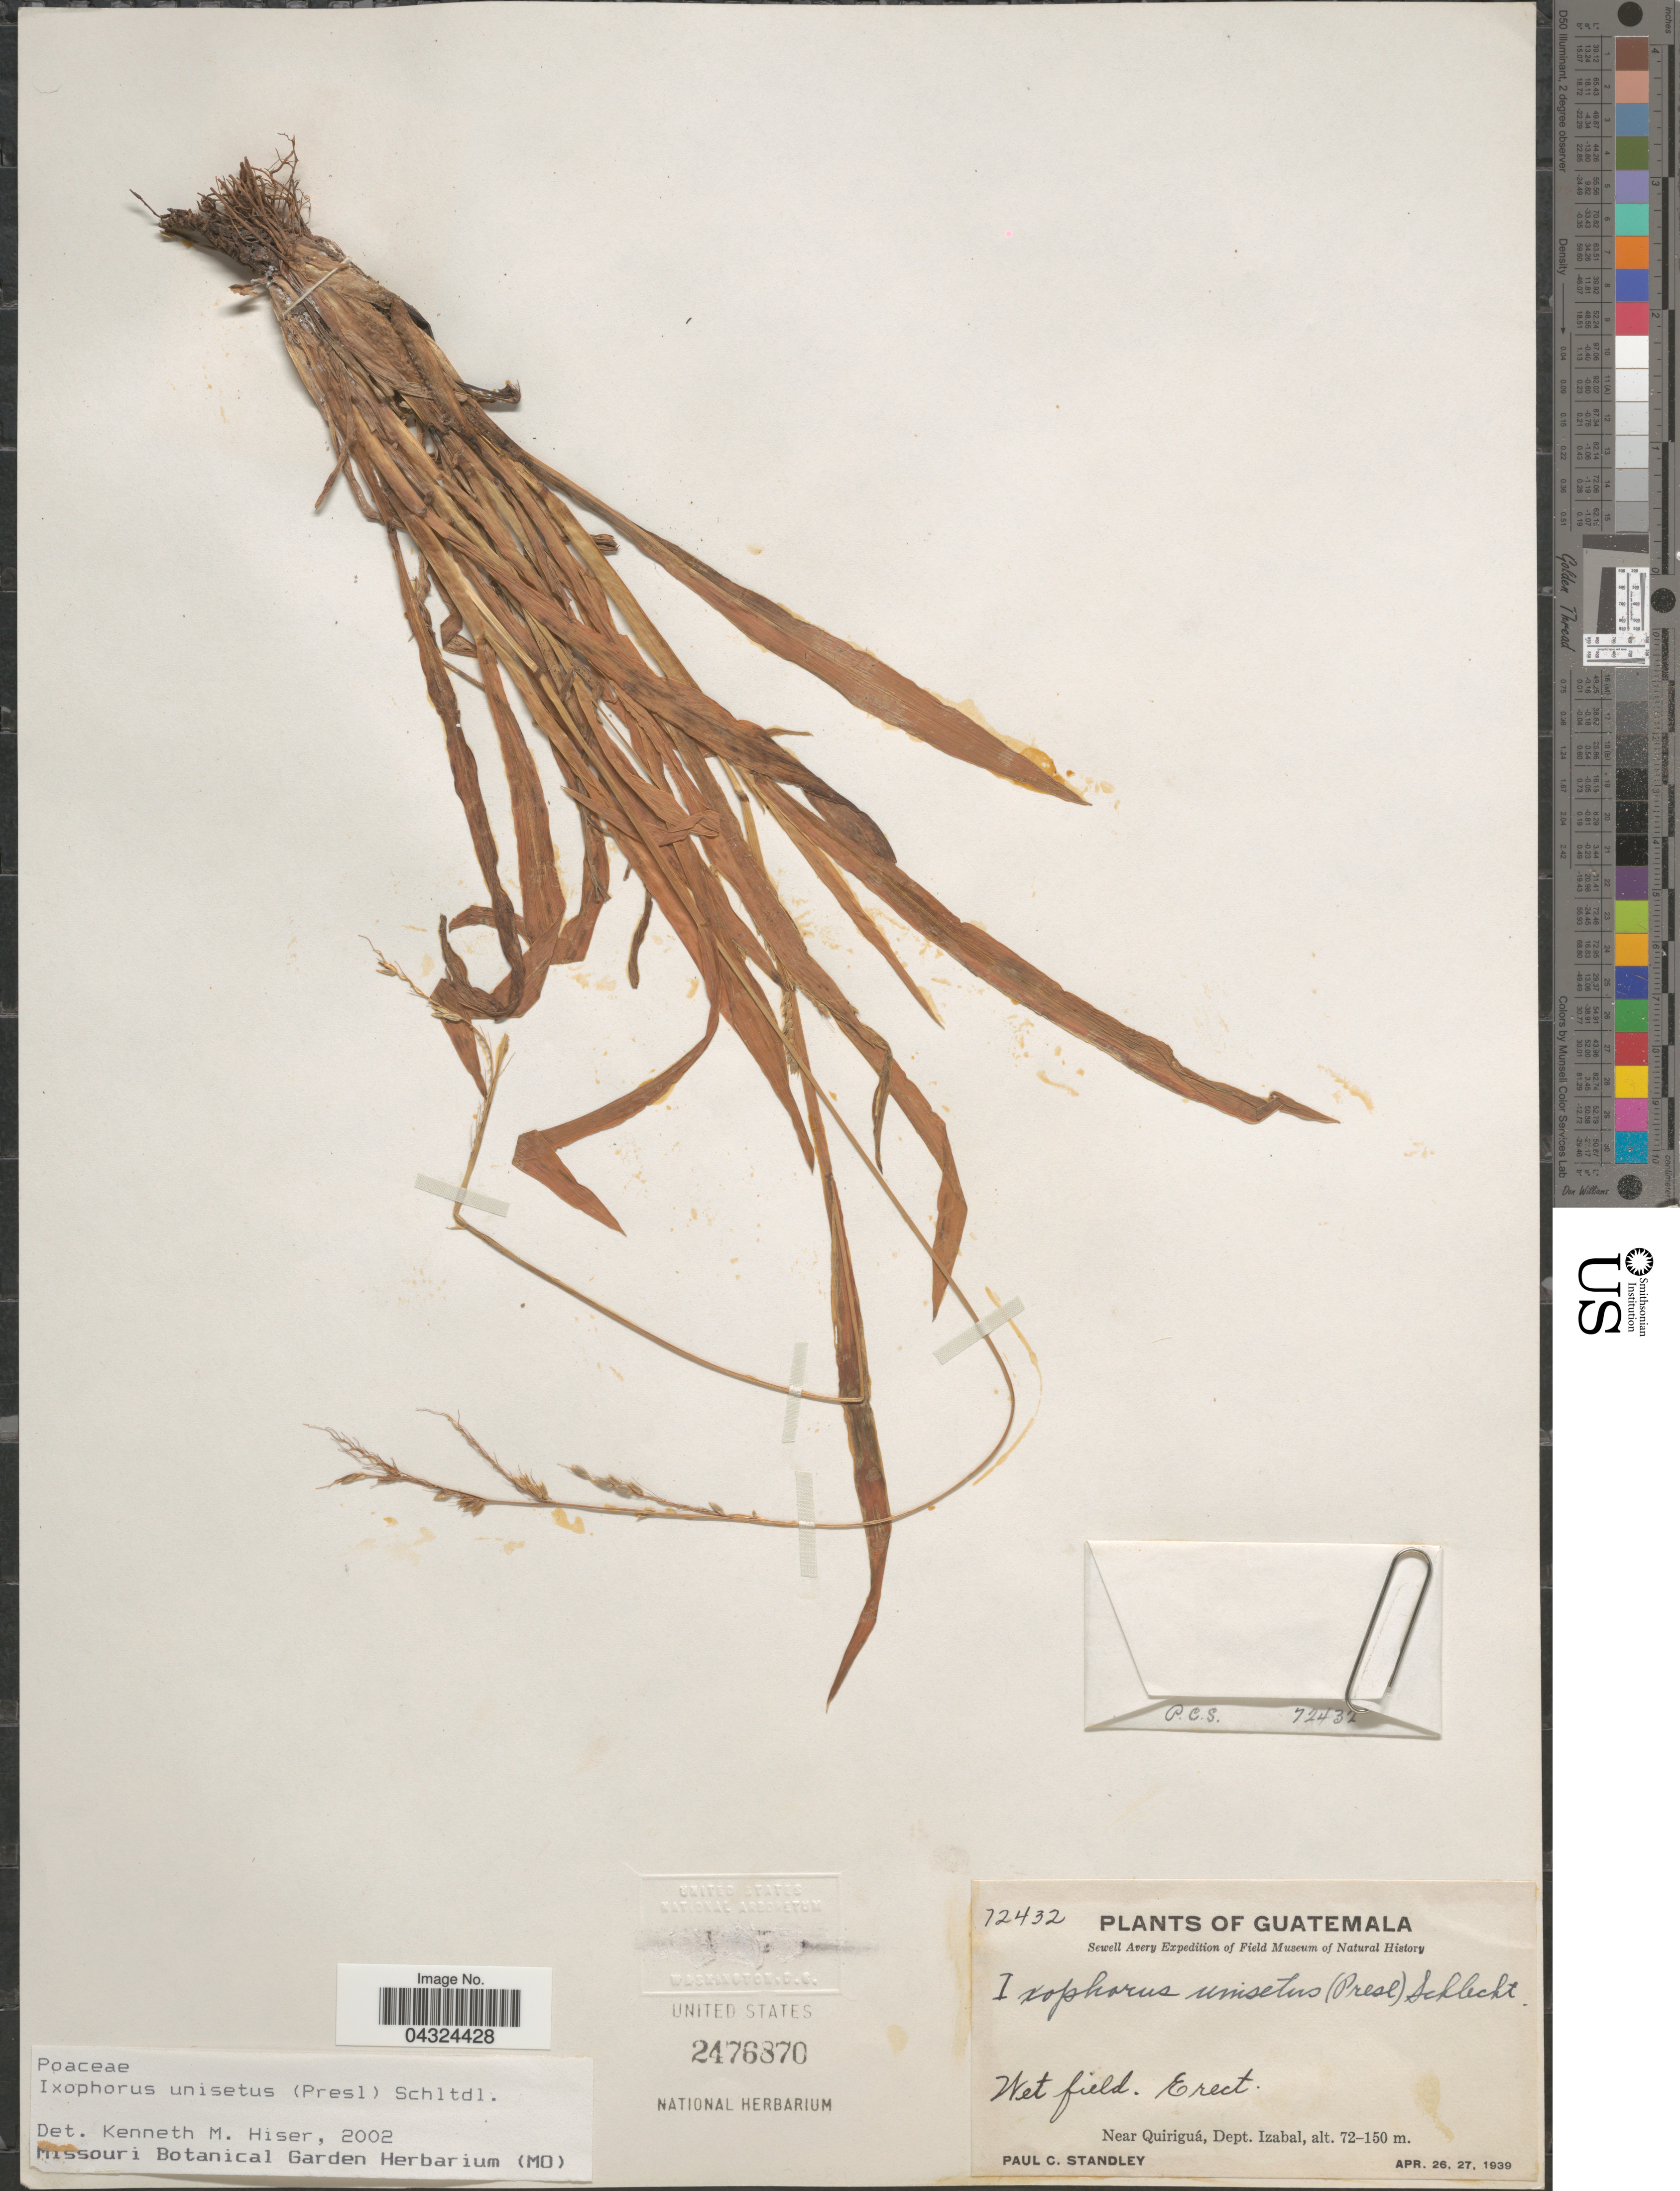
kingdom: Plantae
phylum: Tracheophyta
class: Liliopsida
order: Poales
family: Poaceae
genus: Ixophorus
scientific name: Ixophorus unisetus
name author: (J. Presl) Schltdl.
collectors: P. C. Standley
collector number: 72432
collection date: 1939-04-26/1939-04-27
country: Guatemala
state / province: Izabal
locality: Sewell Avery Expedition. Near Quiriguá, Dept. Izabal.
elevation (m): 72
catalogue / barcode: US 2476870